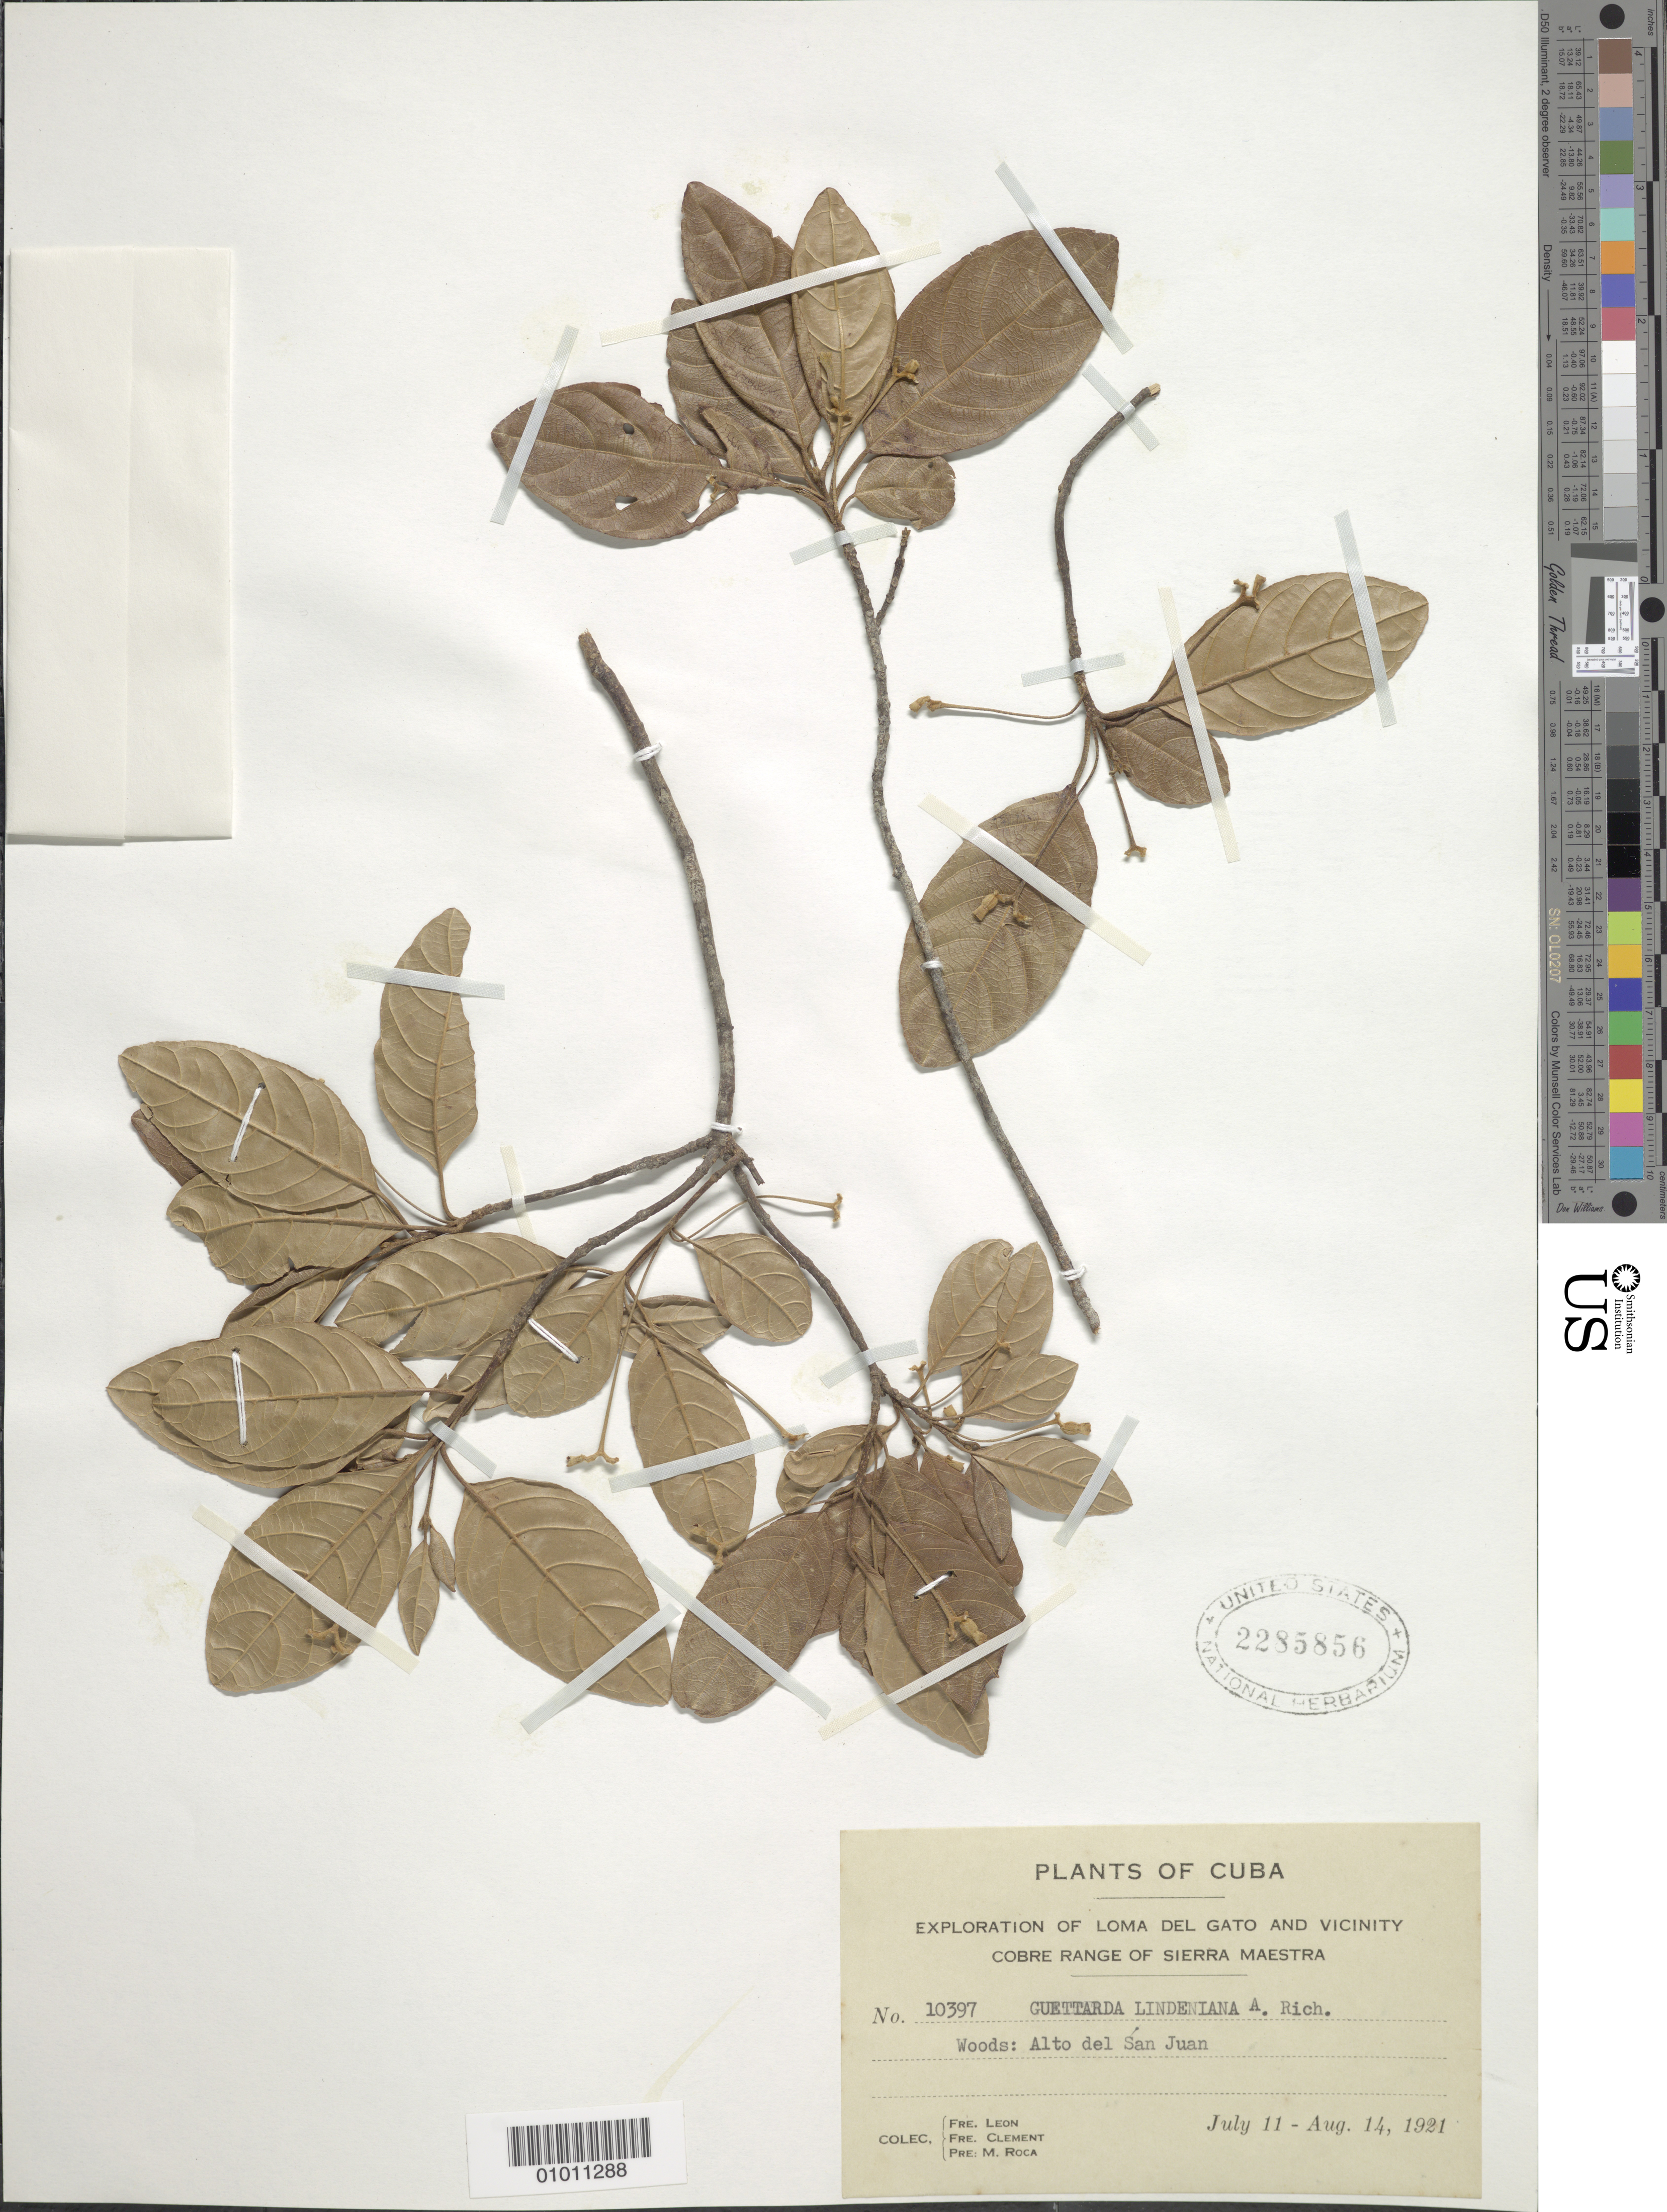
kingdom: Plantae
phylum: Tracheophyta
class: Magnoliopsida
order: Gentianales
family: Rubiaceae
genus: Guettarda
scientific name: Guettarda lindeniana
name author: A. Rich.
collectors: Bro. León, Bro. Clemente & M. Roca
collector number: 10397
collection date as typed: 11 Jul 1921 to 14 Aug 1921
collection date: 1921-07-11/1921-08-14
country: Cuba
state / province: Oriente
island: Cuba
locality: Cobre Range of Sierra Maestra, alto del San Juan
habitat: Woods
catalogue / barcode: US 2285856